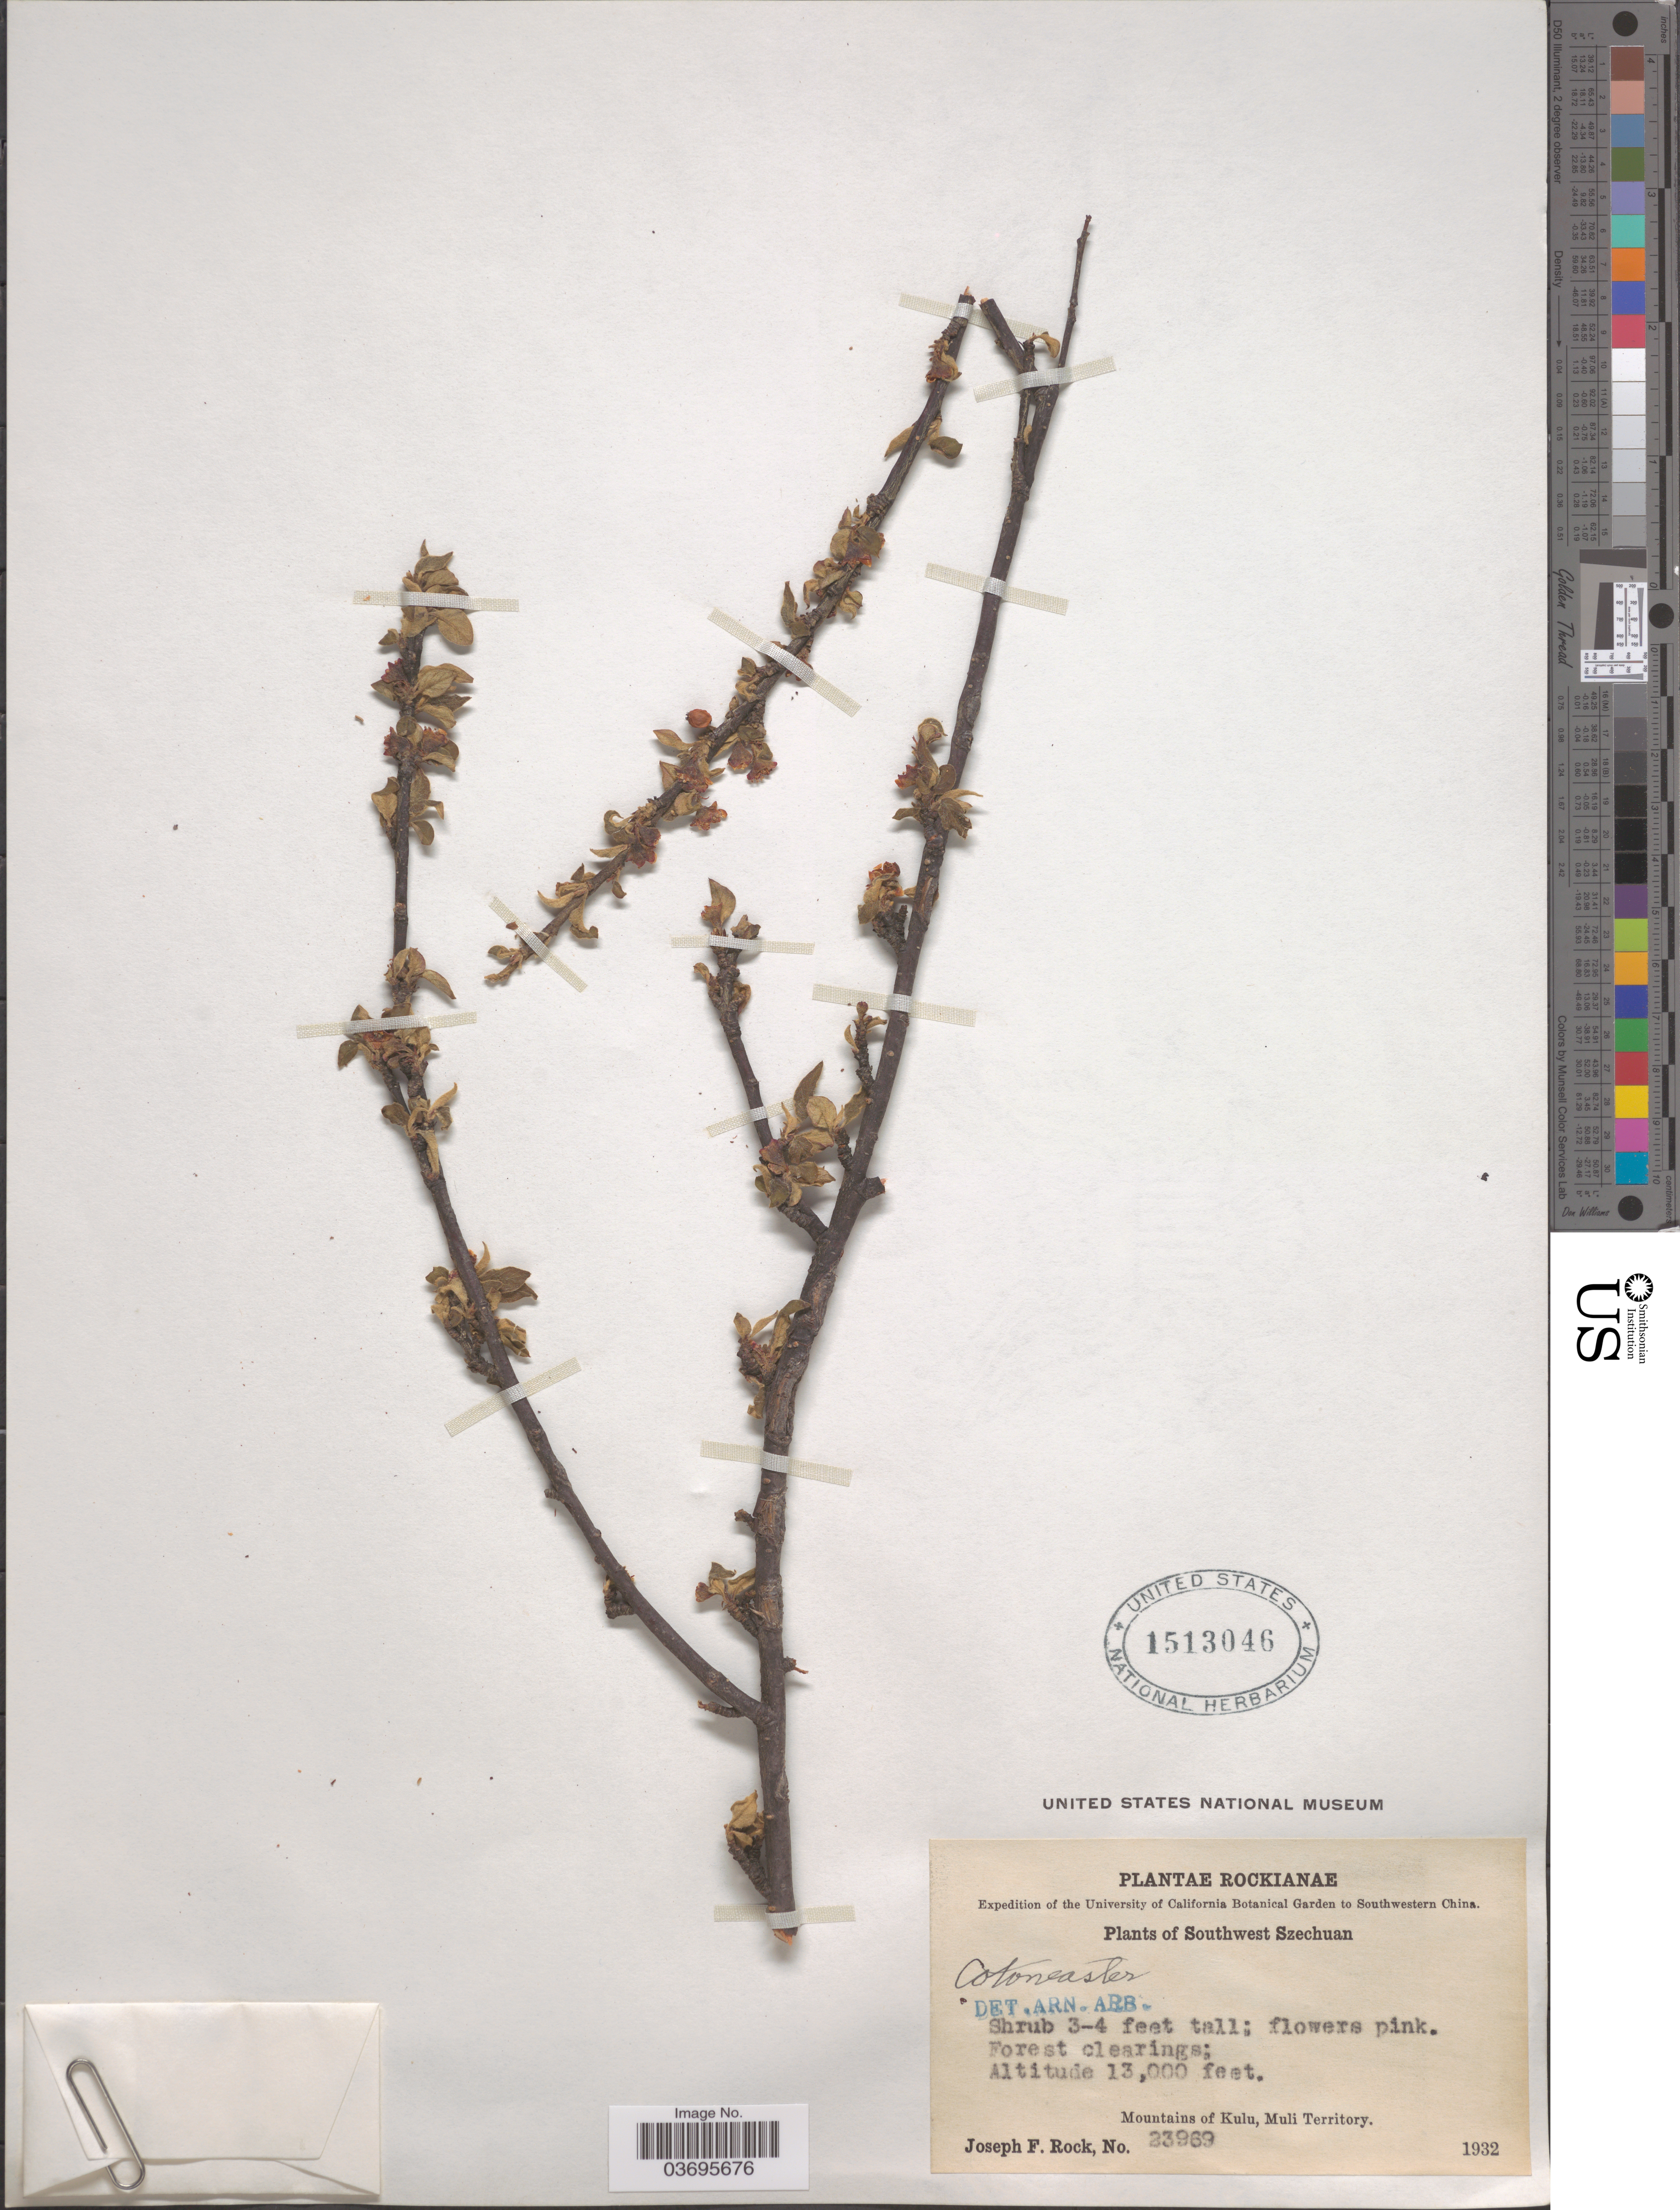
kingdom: Plantae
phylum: Tracheophyta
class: Magnoliopsida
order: Rosales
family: Rosaceae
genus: Cotoneaster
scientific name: Cotoneaster sp.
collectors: J. F. Rock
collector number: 23969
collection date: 1932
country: China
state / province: Sichuan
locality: Southwest Szechuan. Mountains of Kulu, Muli Territory.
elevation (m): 3962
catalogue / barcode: US 1513046